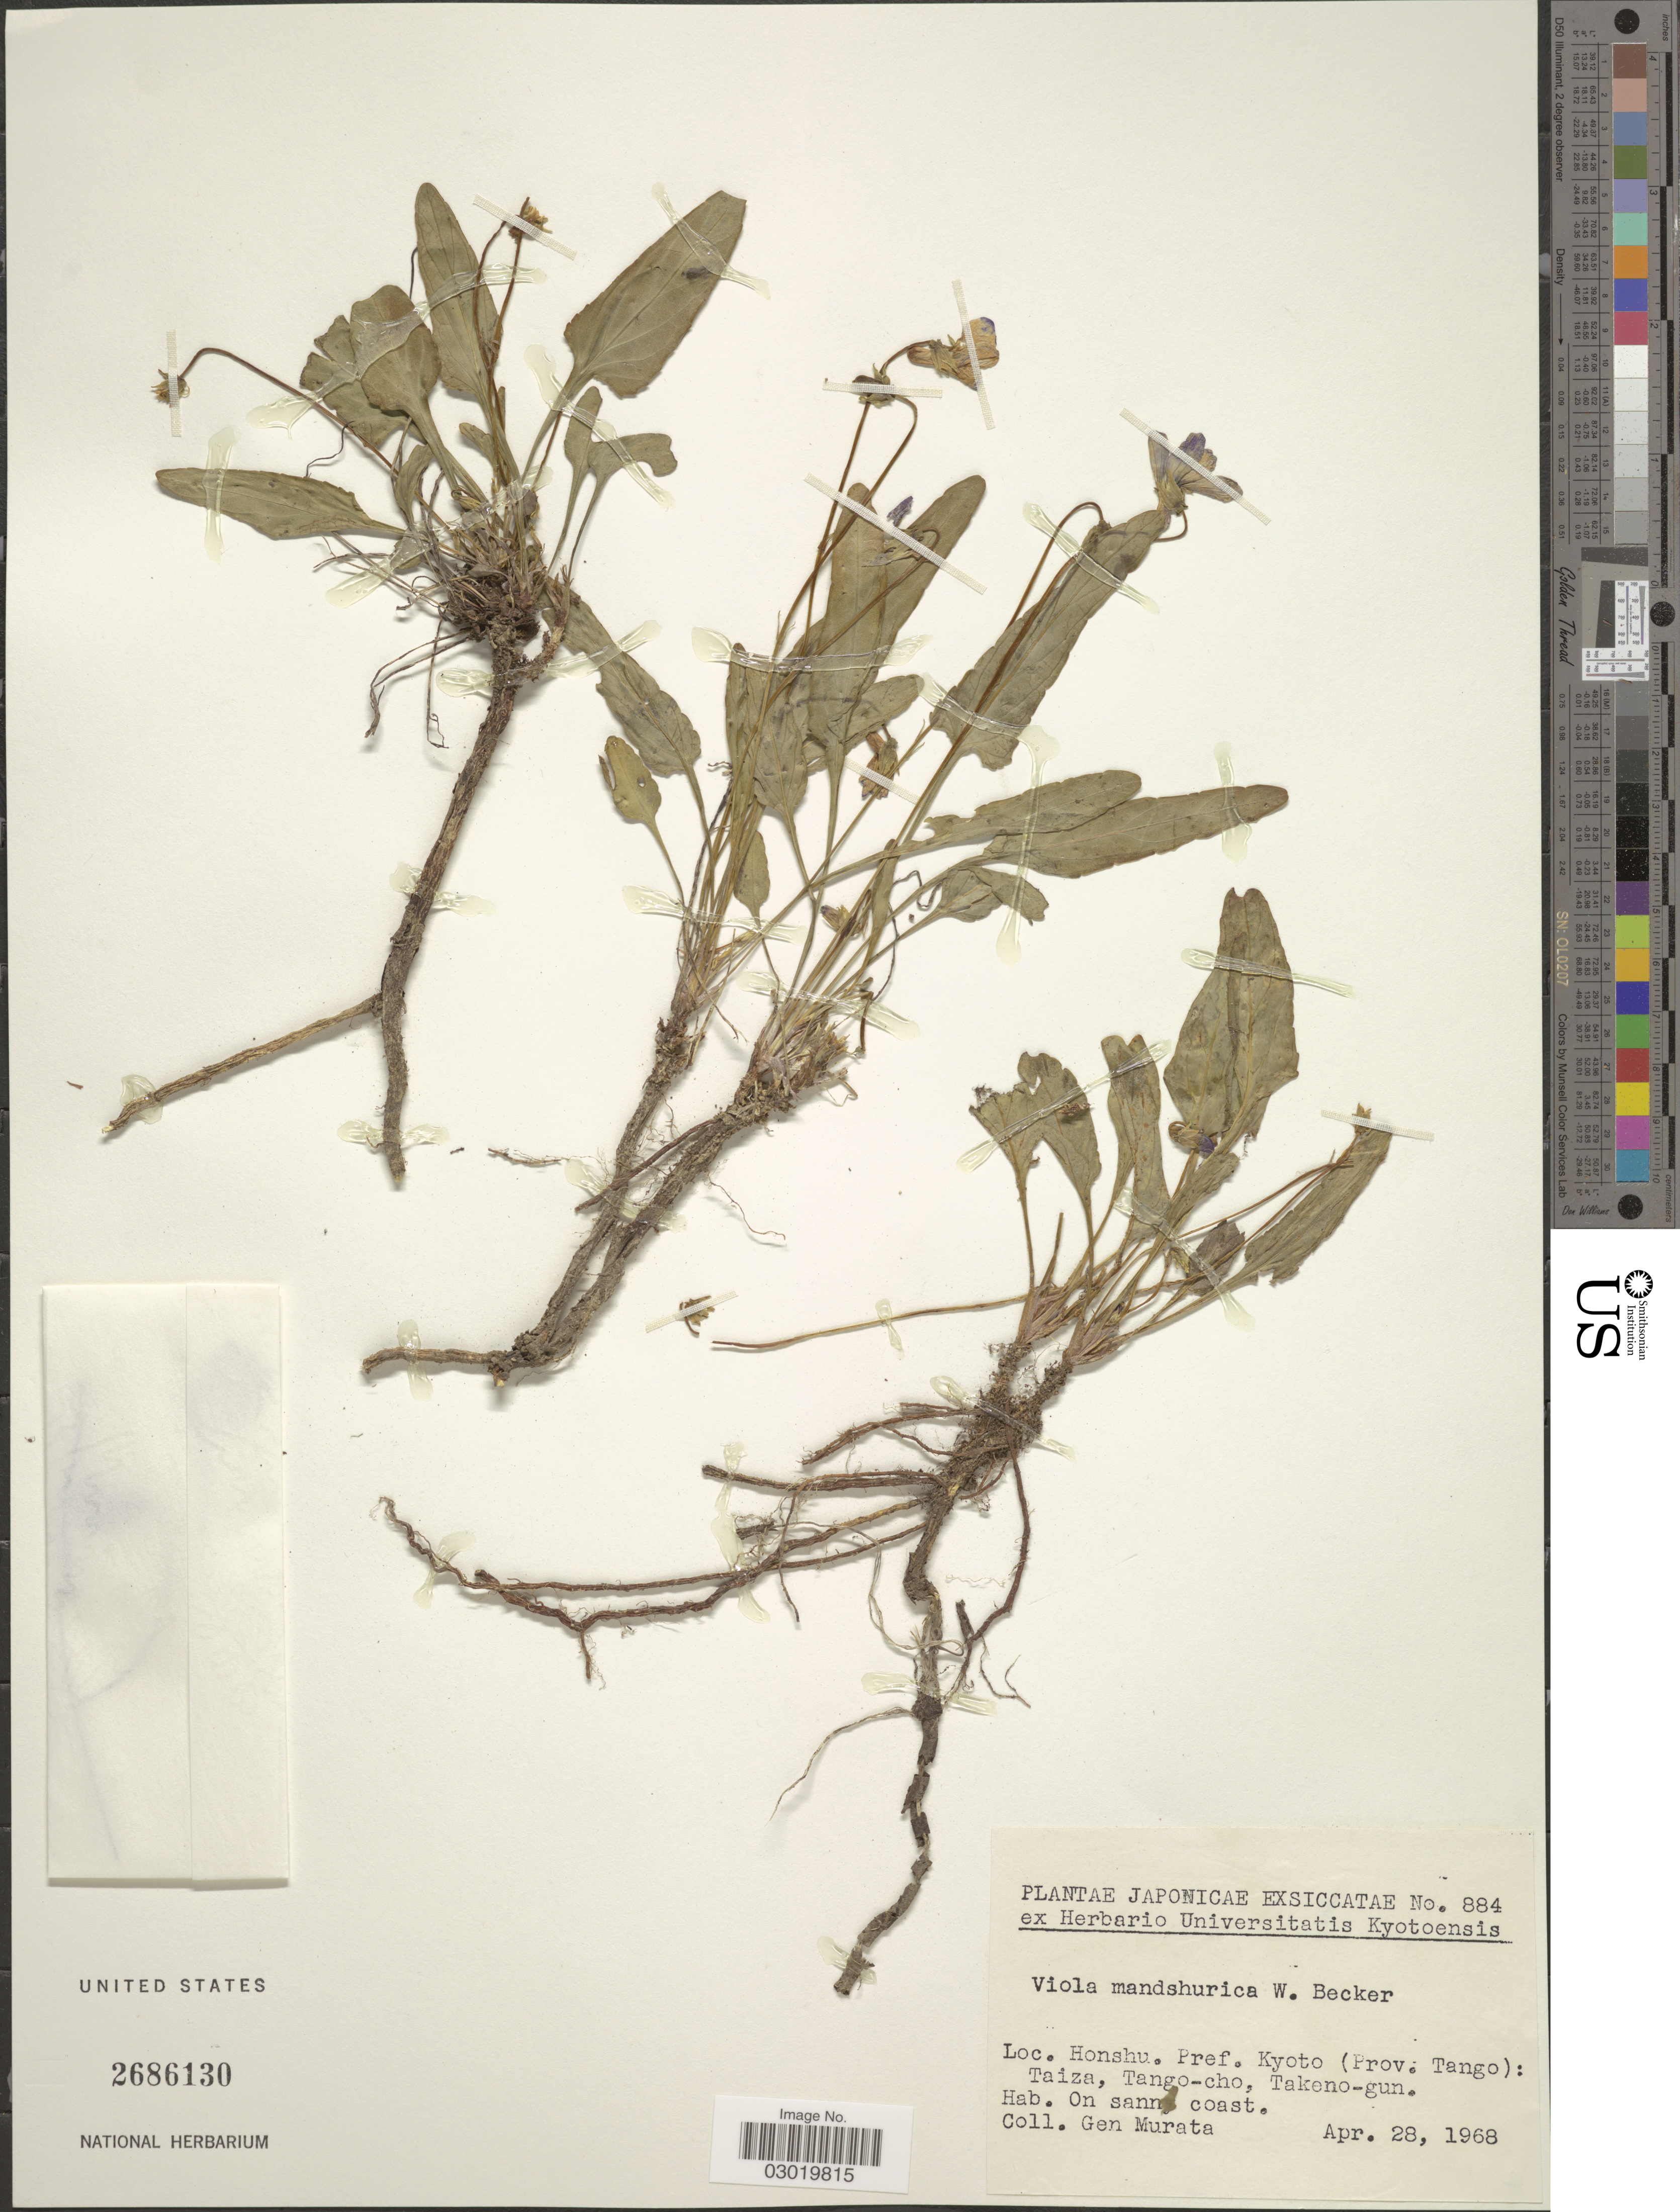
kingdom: Plantae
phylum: Tracheophyta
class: Magnoliopsida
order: Malpighiales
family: Violaceae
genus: Viola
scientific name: Viola mandshurica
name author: W. Becker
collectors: G. Murata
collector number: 884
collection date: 1968-04-28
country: Japan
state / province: Kyoto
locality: Honshu. Pref. Kyoto (Prov. Tango): Taiza, Tango-cho, Takeno-gun.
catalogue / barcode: US 2686130